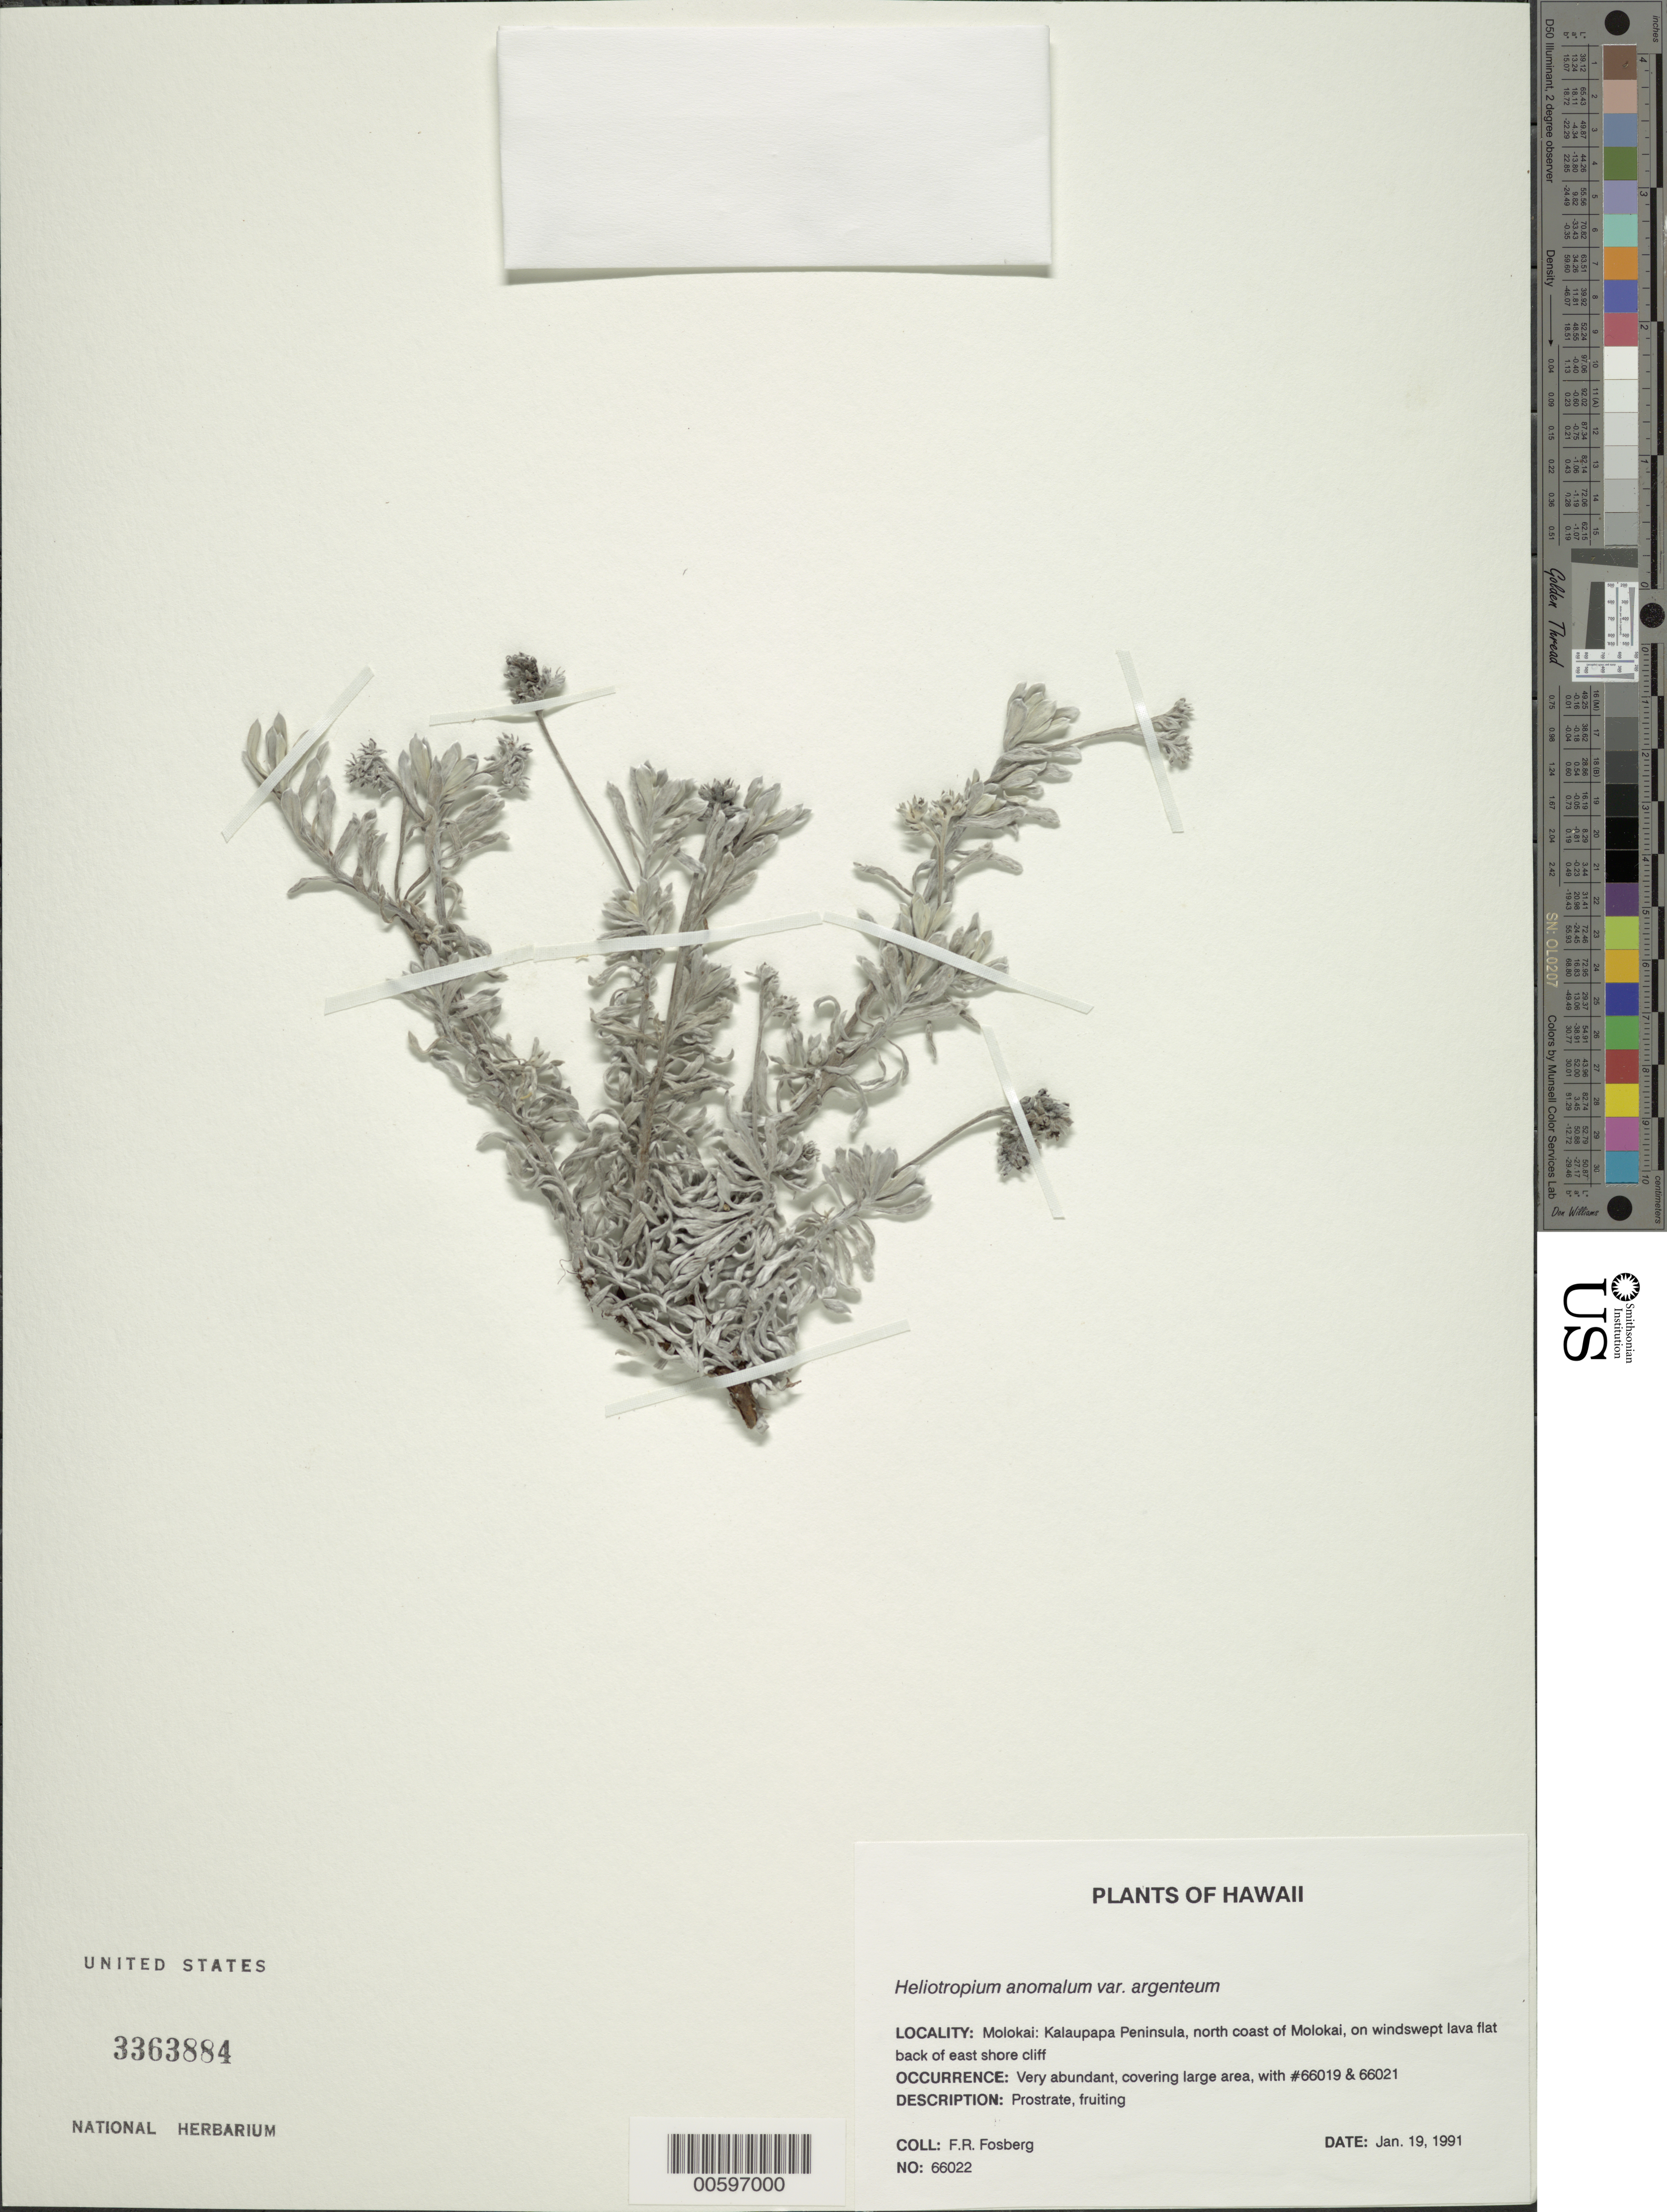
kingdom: Plantae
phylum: Tracheophyta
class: Magnoliopsida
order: Boraginales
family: Heliotropiaceae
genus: Heliotropium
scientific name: Heliotropium anomalum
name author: Hook. & Arn.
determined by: Wagner, W. L., (BOT), Smithsonian Institution - National Museum of Natural History (UNITED STATES)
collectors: F. R. Fosberg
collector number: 66022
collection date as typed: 19 Jan 1991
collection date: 1991-01-19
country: United States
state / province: Hawaii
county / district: Maui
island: Moloka'i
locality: Kalaupapa Peninsula, N coast of Molokai, E shore cliff.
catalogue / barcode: US 3363884